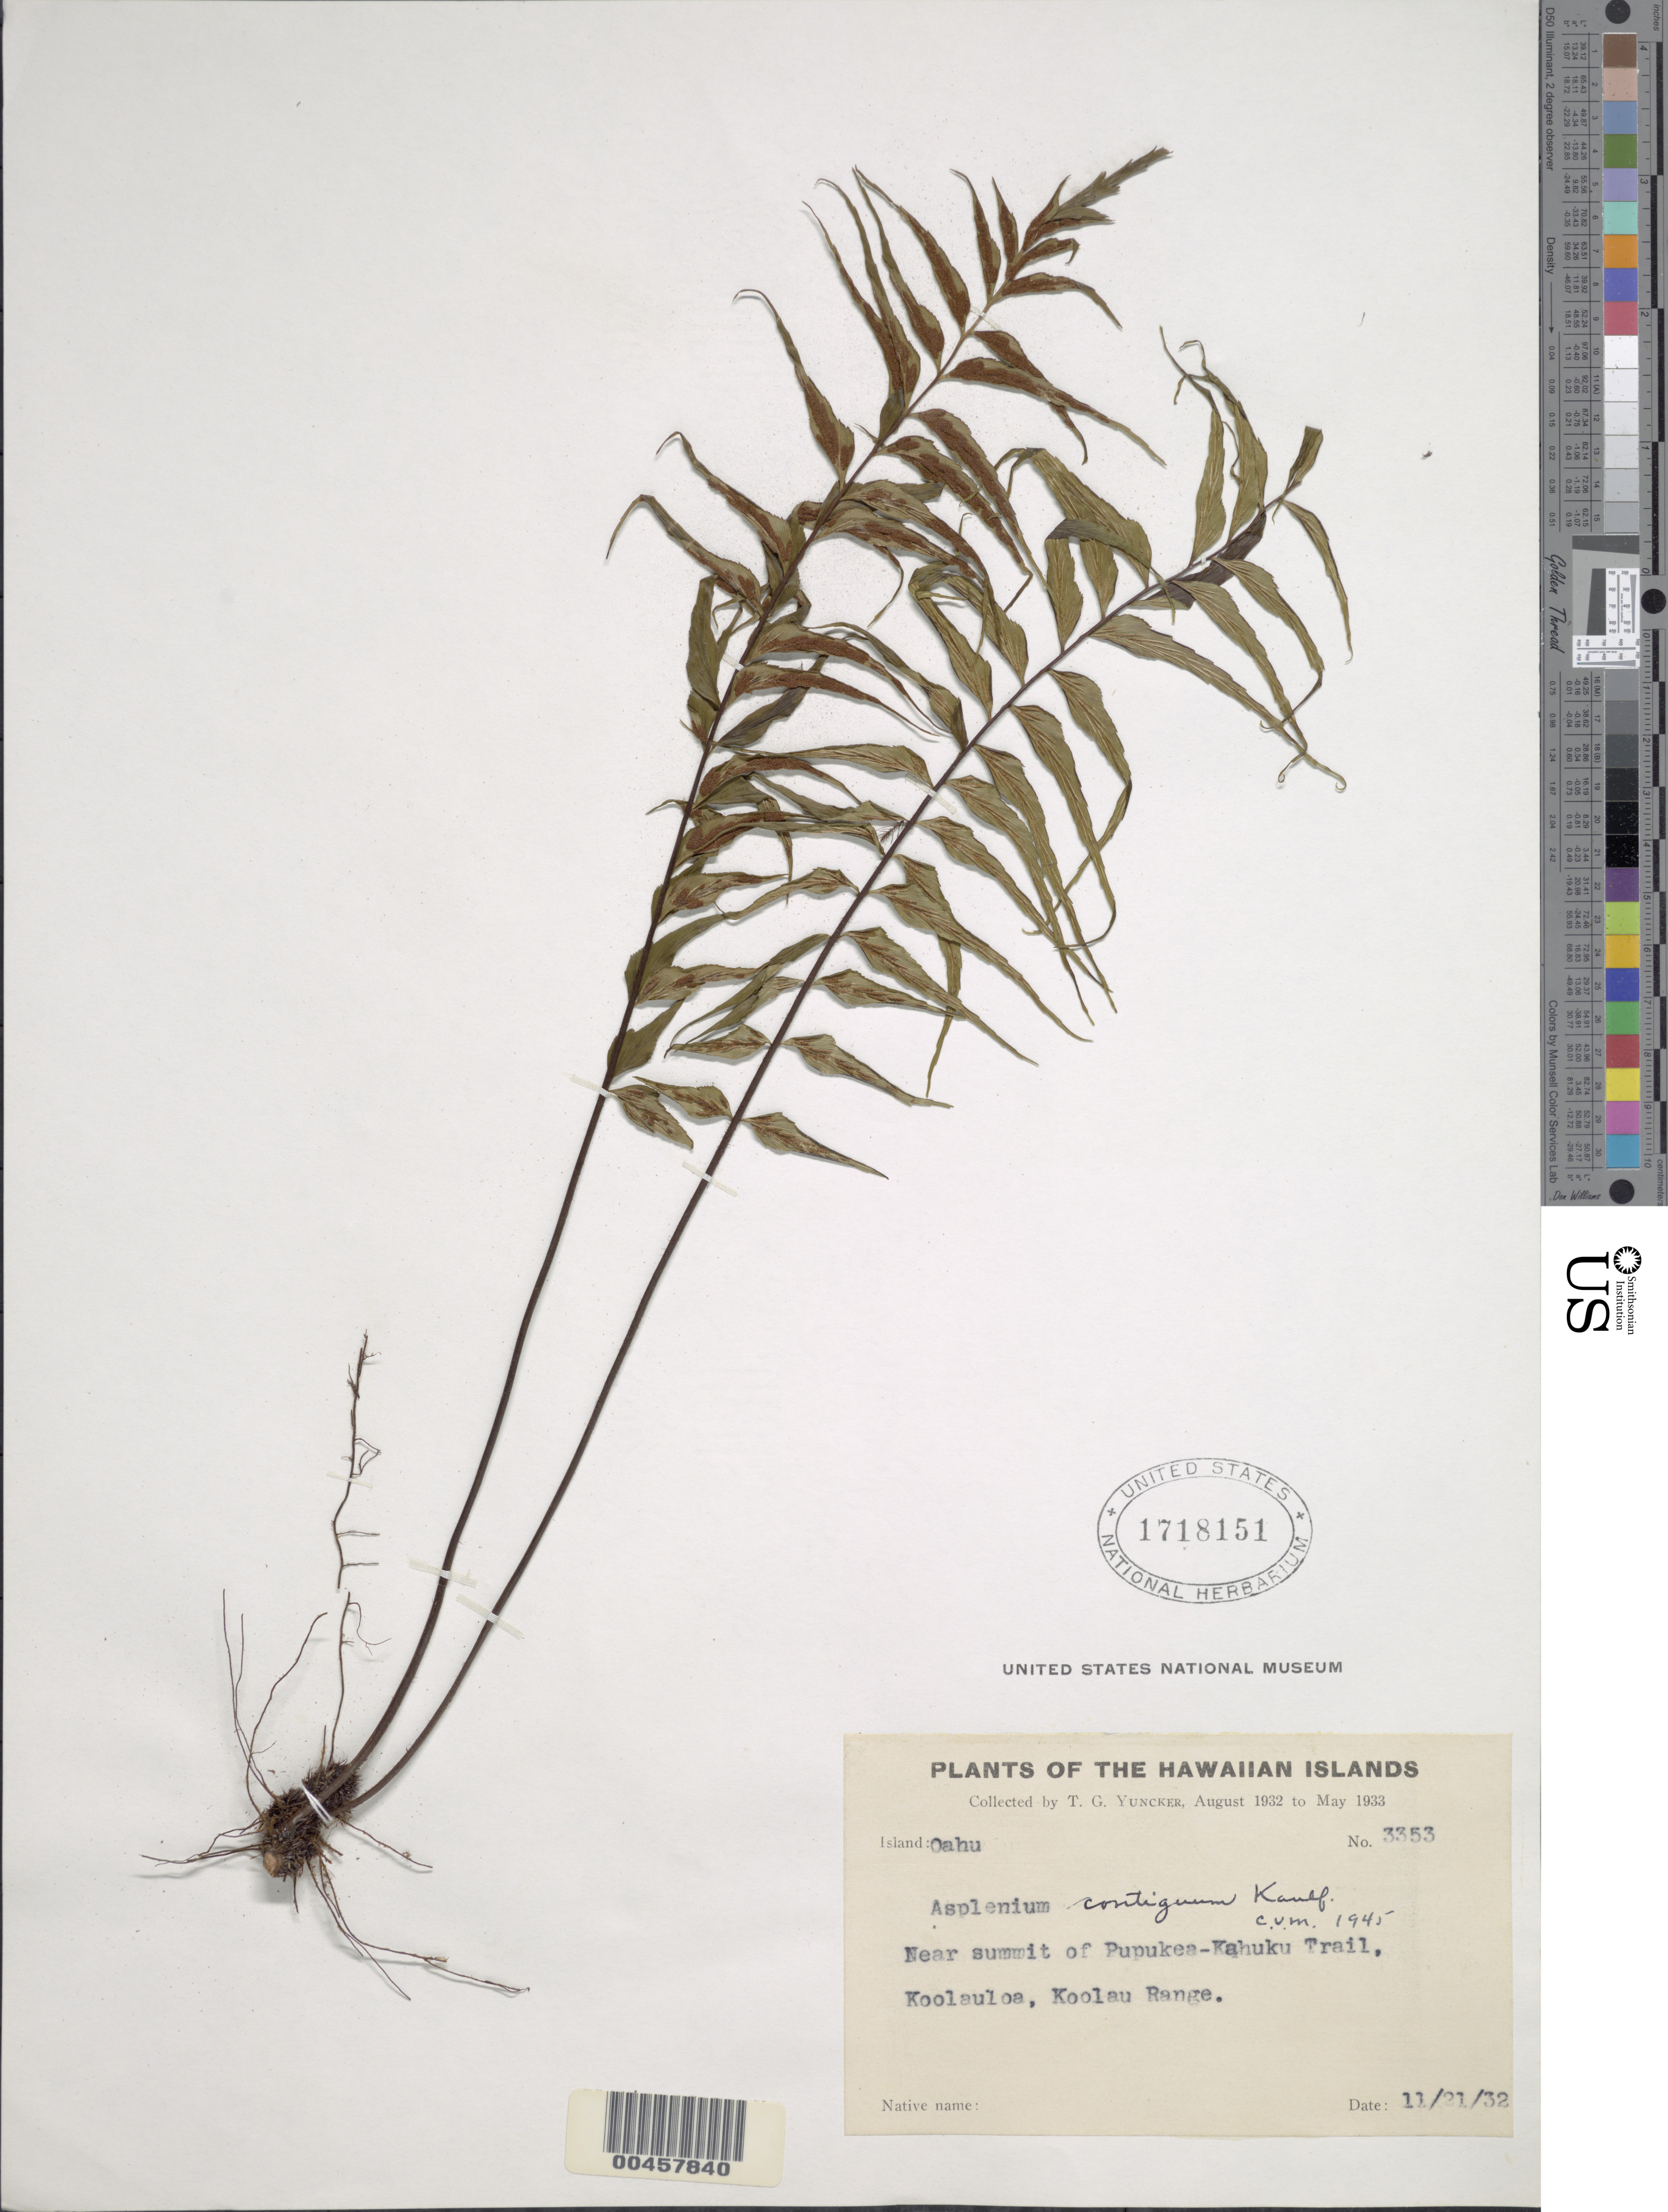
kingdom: Plantae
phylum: Tracheophyta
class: Polypodiopsida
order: Polypodiales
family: Aspleniaceae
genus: Asplenium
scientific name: Asplenium contiguum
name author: Kaulf.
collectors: T. G. Yuncker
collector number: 3353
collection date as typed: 21 Nov 1932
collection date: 1932-11-21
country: United States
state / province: Hawaii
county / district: Honolulu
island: Oahu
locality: Near summit of Pupukea-Kahuku Trail, Koolauloa, Koolau Range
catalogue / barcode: US 1718151